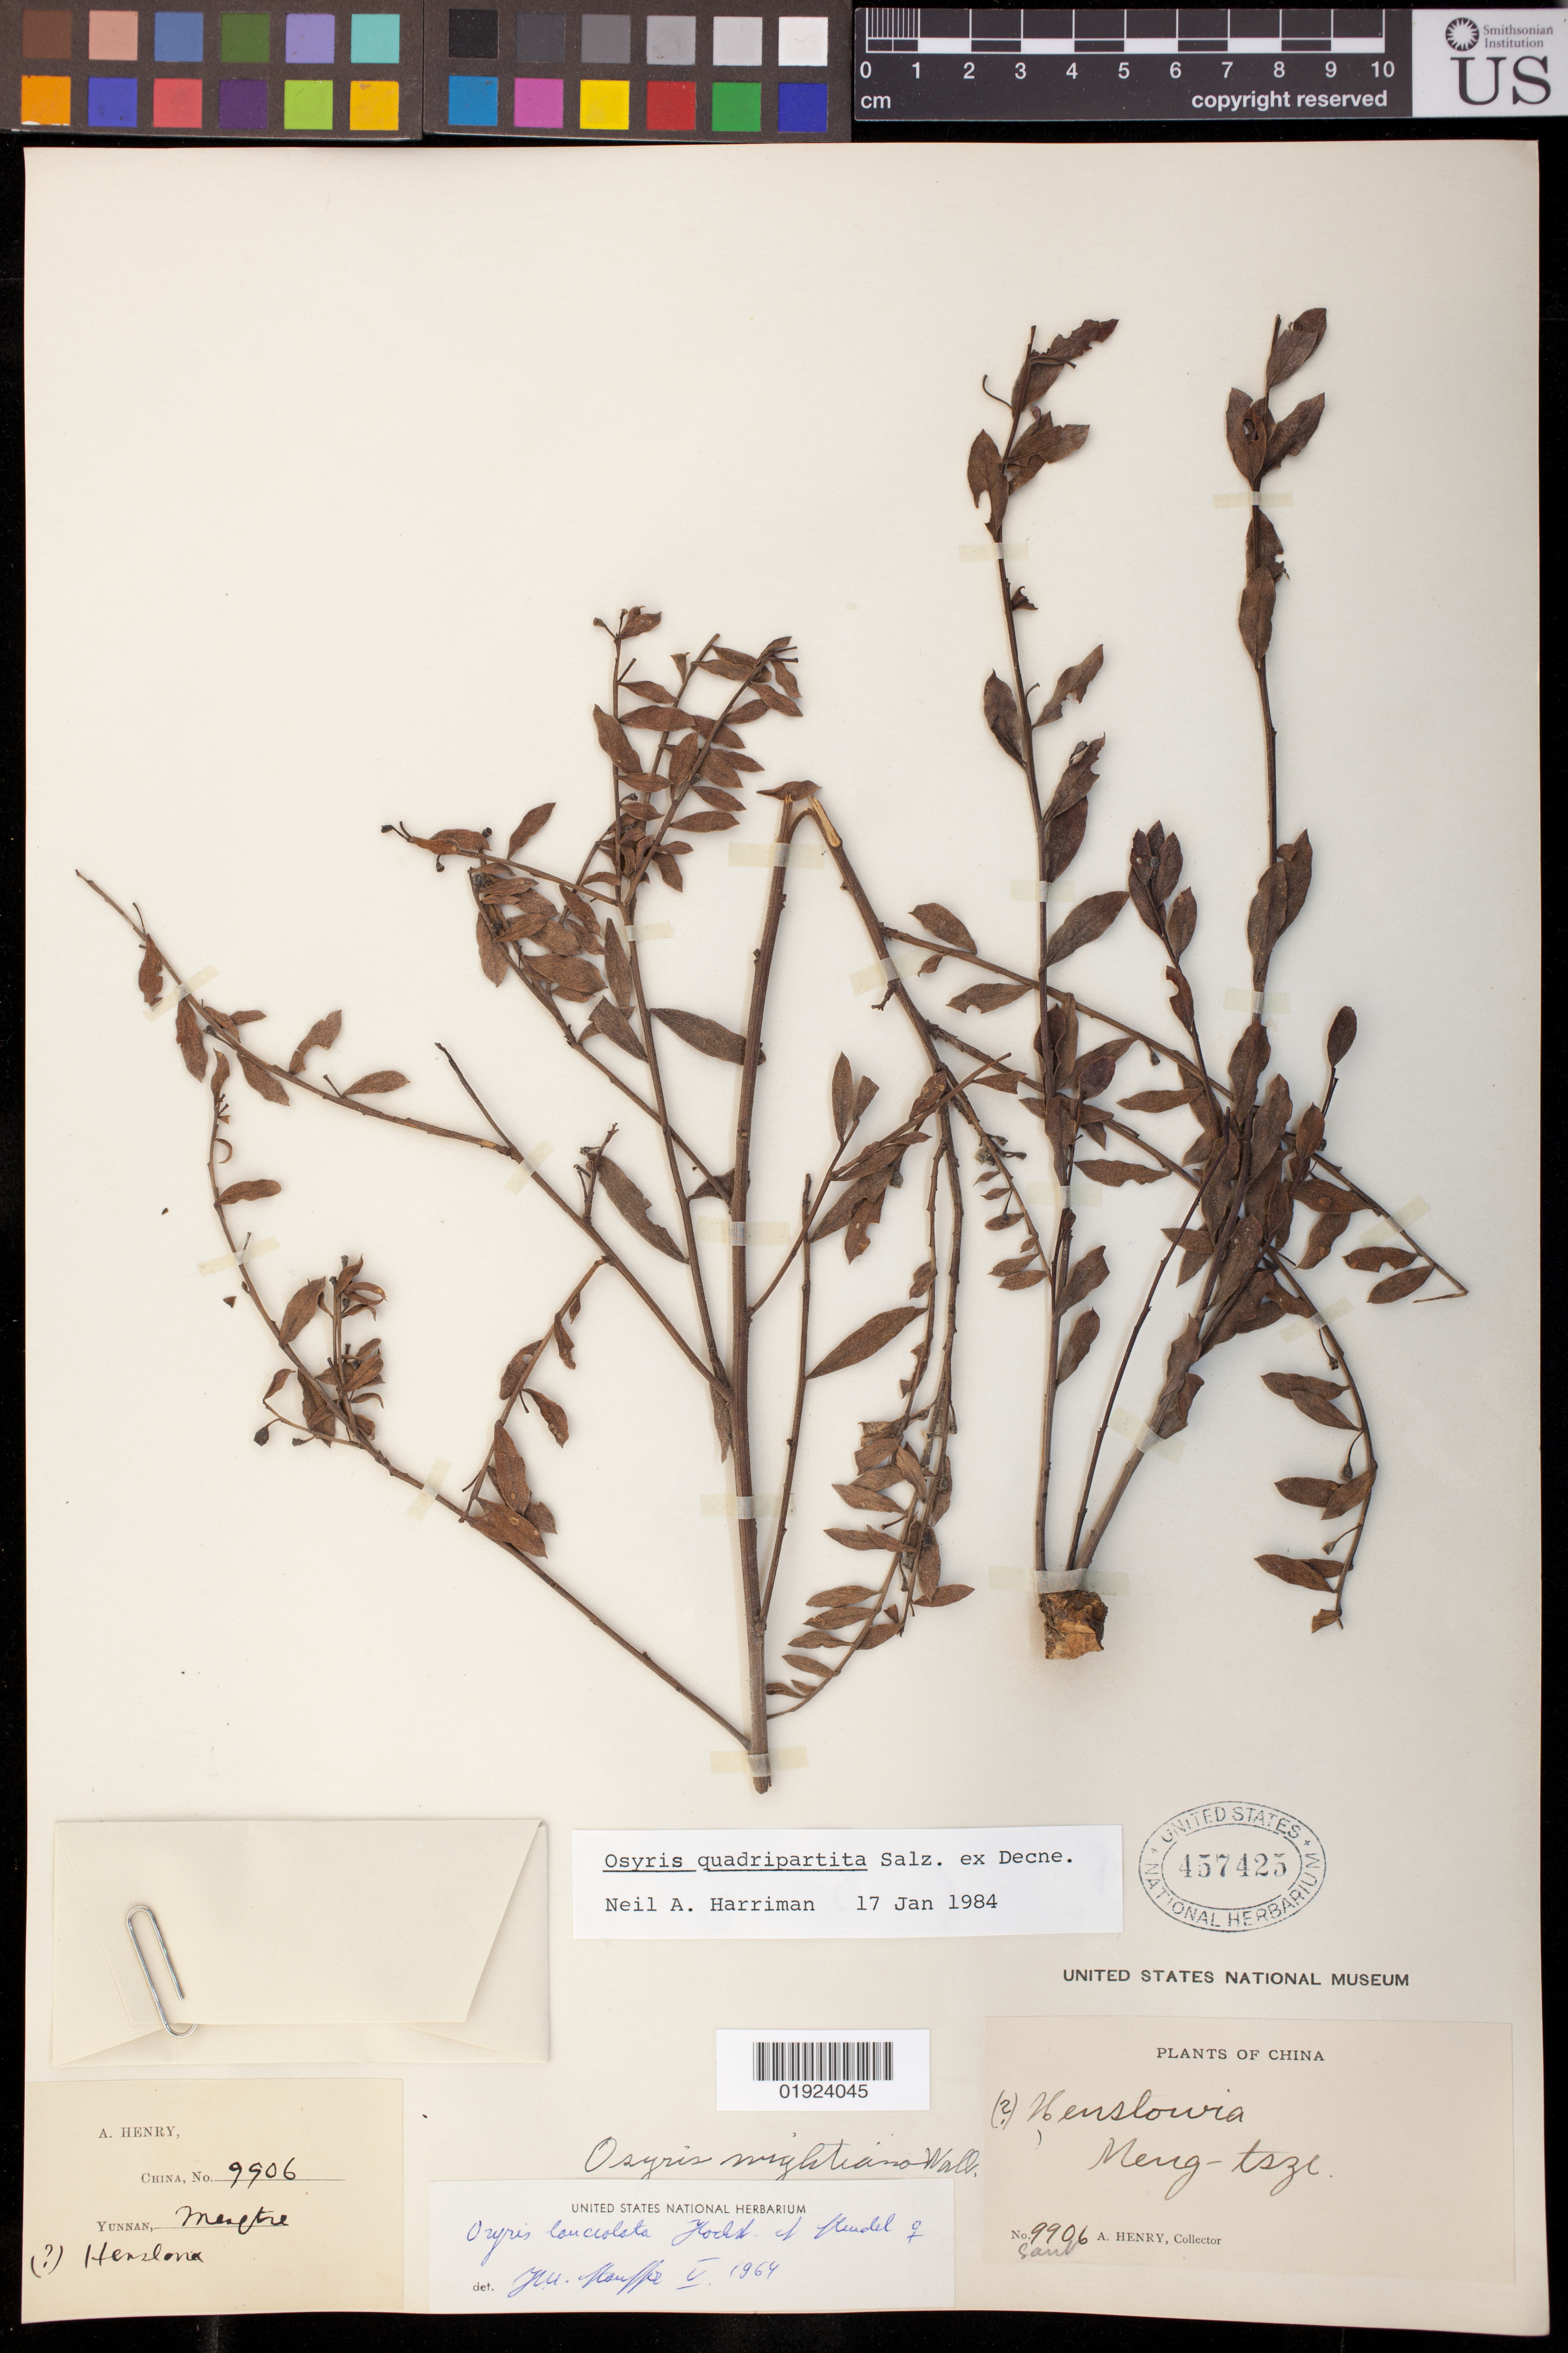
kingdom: Plantae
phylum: Tracheophyta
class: Magnoliopsida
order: Santalales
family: Santalaceae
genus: Osyris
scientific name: Osyris quadripartita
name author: Salzm. ex Decne.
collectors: A. Henry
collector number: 9906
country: China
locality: Meng-tsze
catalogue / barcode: US 457425